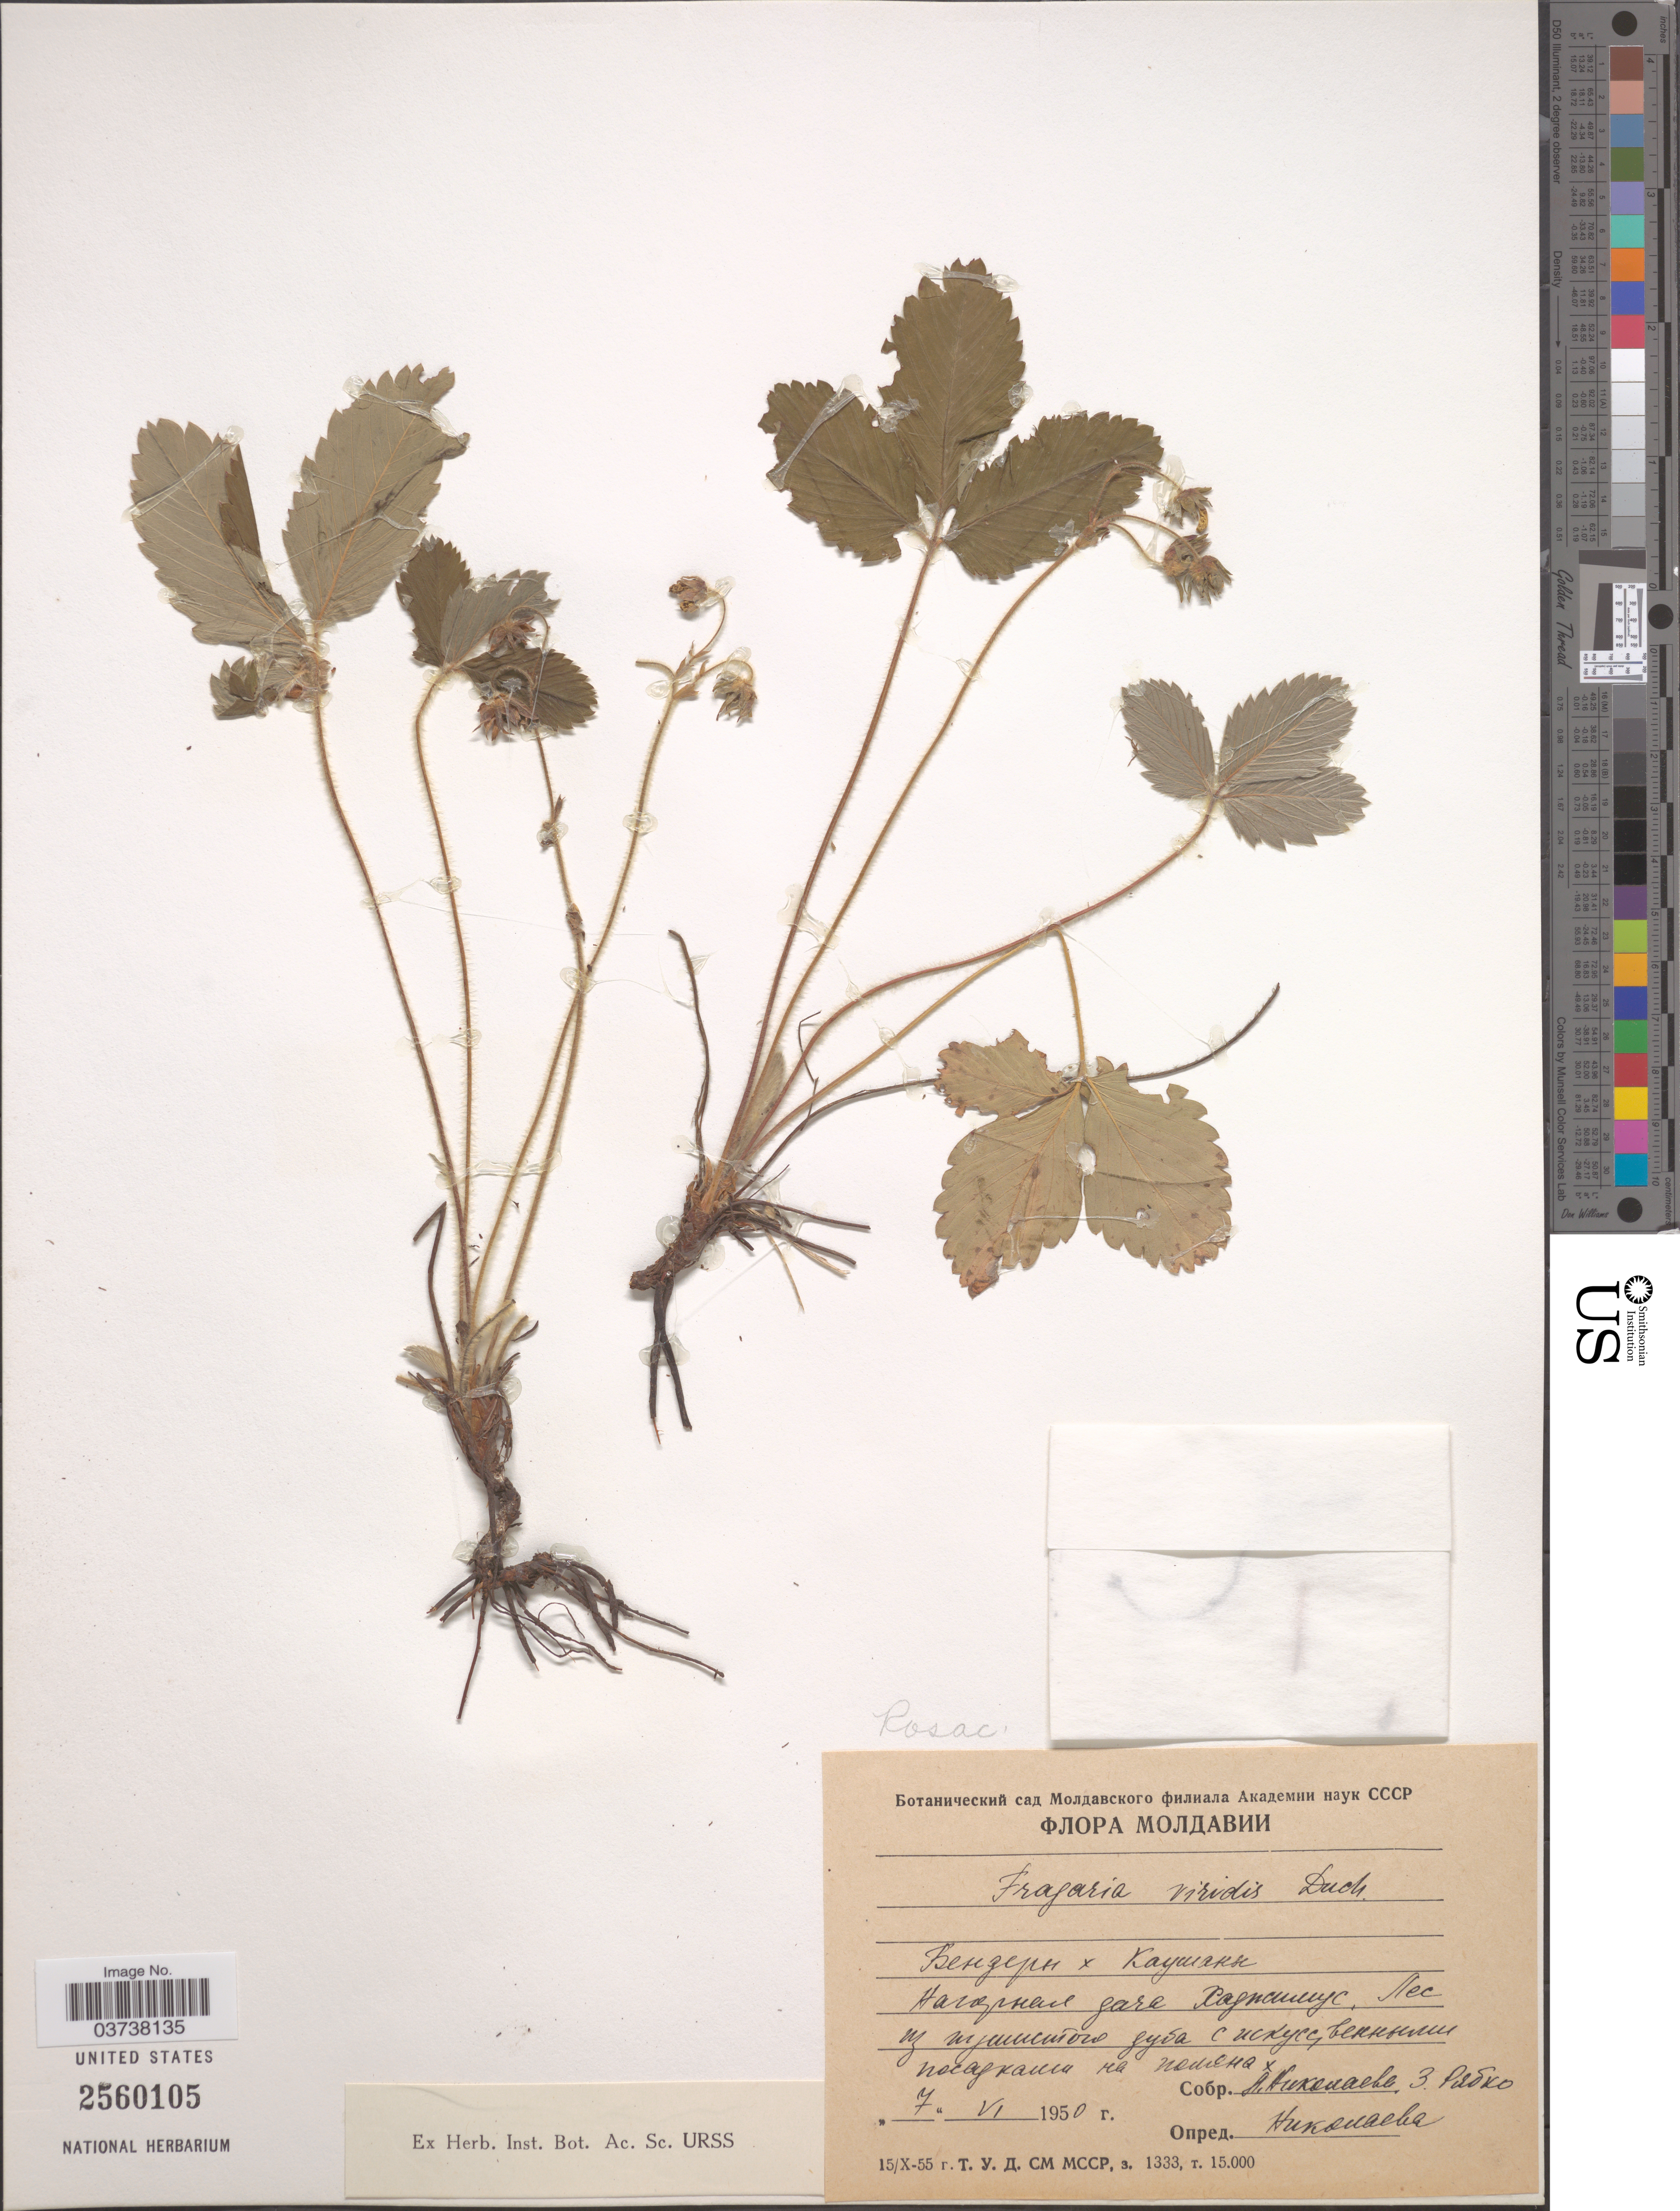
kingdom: Plantae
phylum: Tracheophyta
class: Magnoliopsida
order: Rosales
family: Rosaceae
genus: Fragaria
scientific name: Fragaria viridis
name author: Duch.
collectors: L. Nikolaeva & Z. Ryabko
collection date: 1950-06-07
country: Moldova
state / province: Causeni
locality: Hagimus.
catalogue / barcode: US 2560105